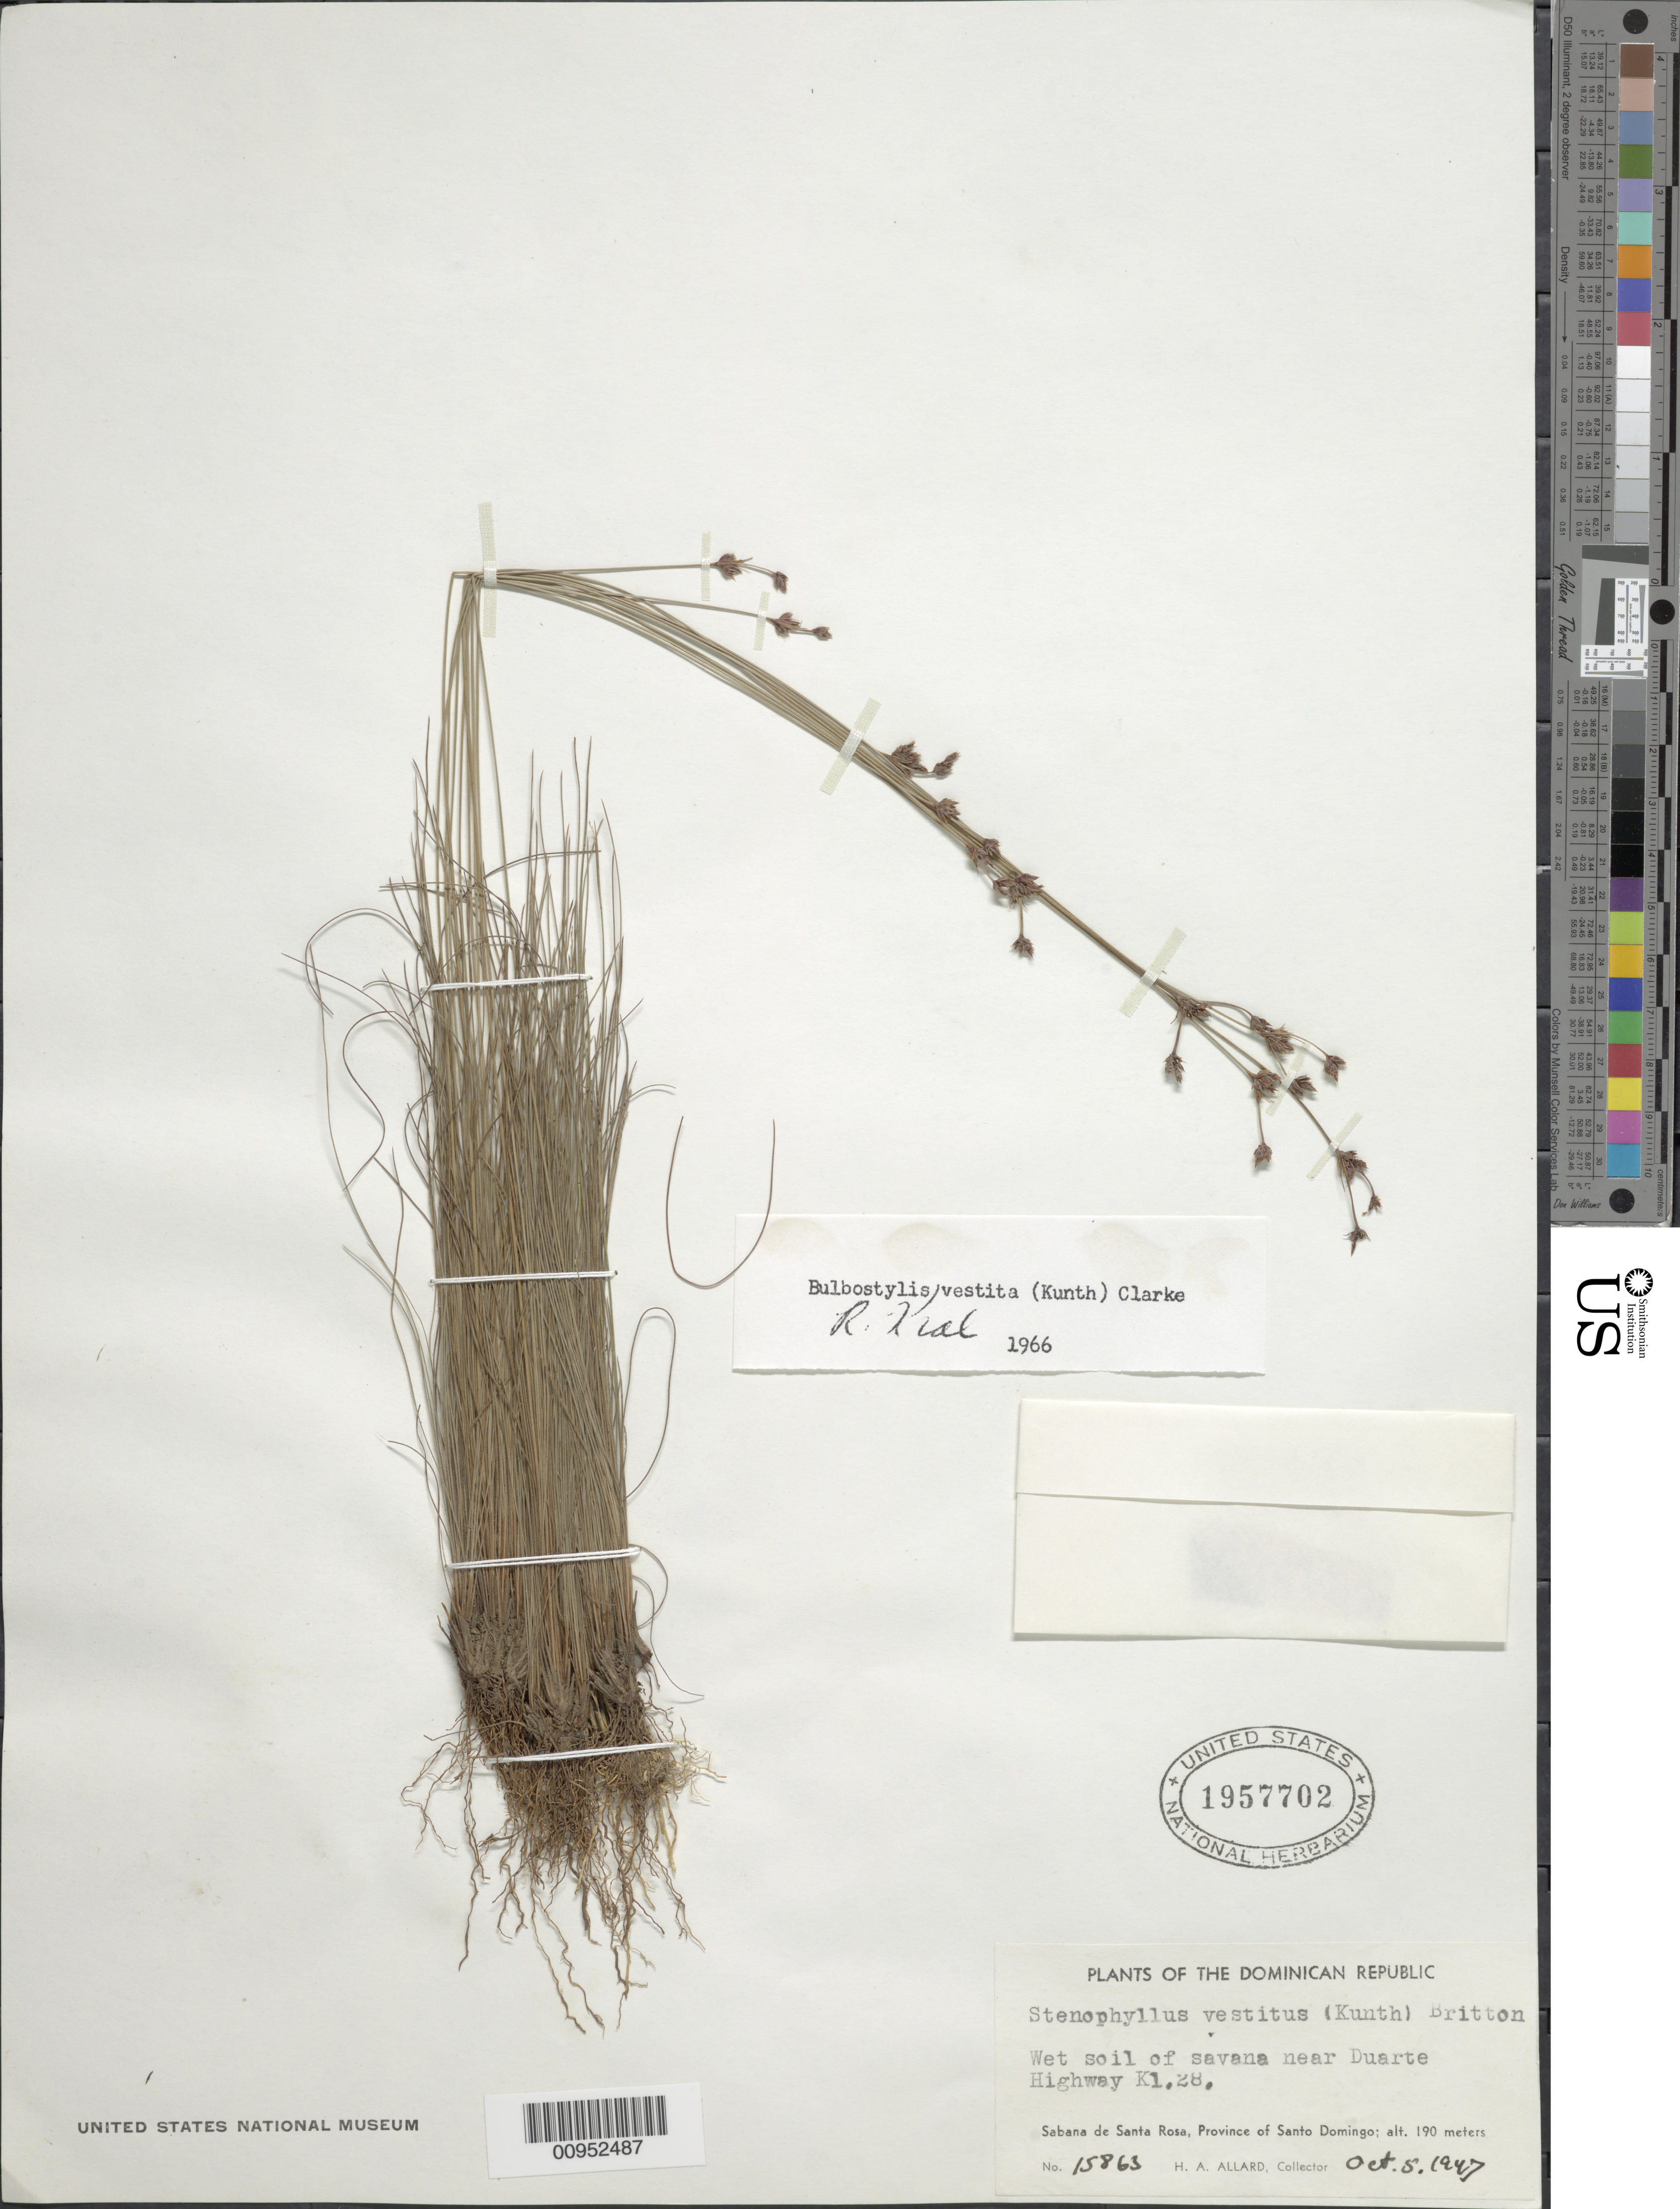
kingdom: Plantae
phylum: Tracheophyta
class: Liliopsida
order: Poales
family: Cyperaceae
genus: Bulbostylis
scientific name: Bulbostylis vestita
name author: (Kunth) C.B. Clarke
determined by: Kral, Robert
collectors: H. A. Allard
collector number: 15863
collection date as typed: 05 Oct 1947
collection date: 1947-10-05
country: Dominican Republic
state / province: Santo Domingo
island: Hispaniola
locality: Sabana de Santa Rosa, savana near Duarte Highway Kl 28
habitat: Wet soil of savana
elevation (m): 190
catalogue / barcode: US 1957702